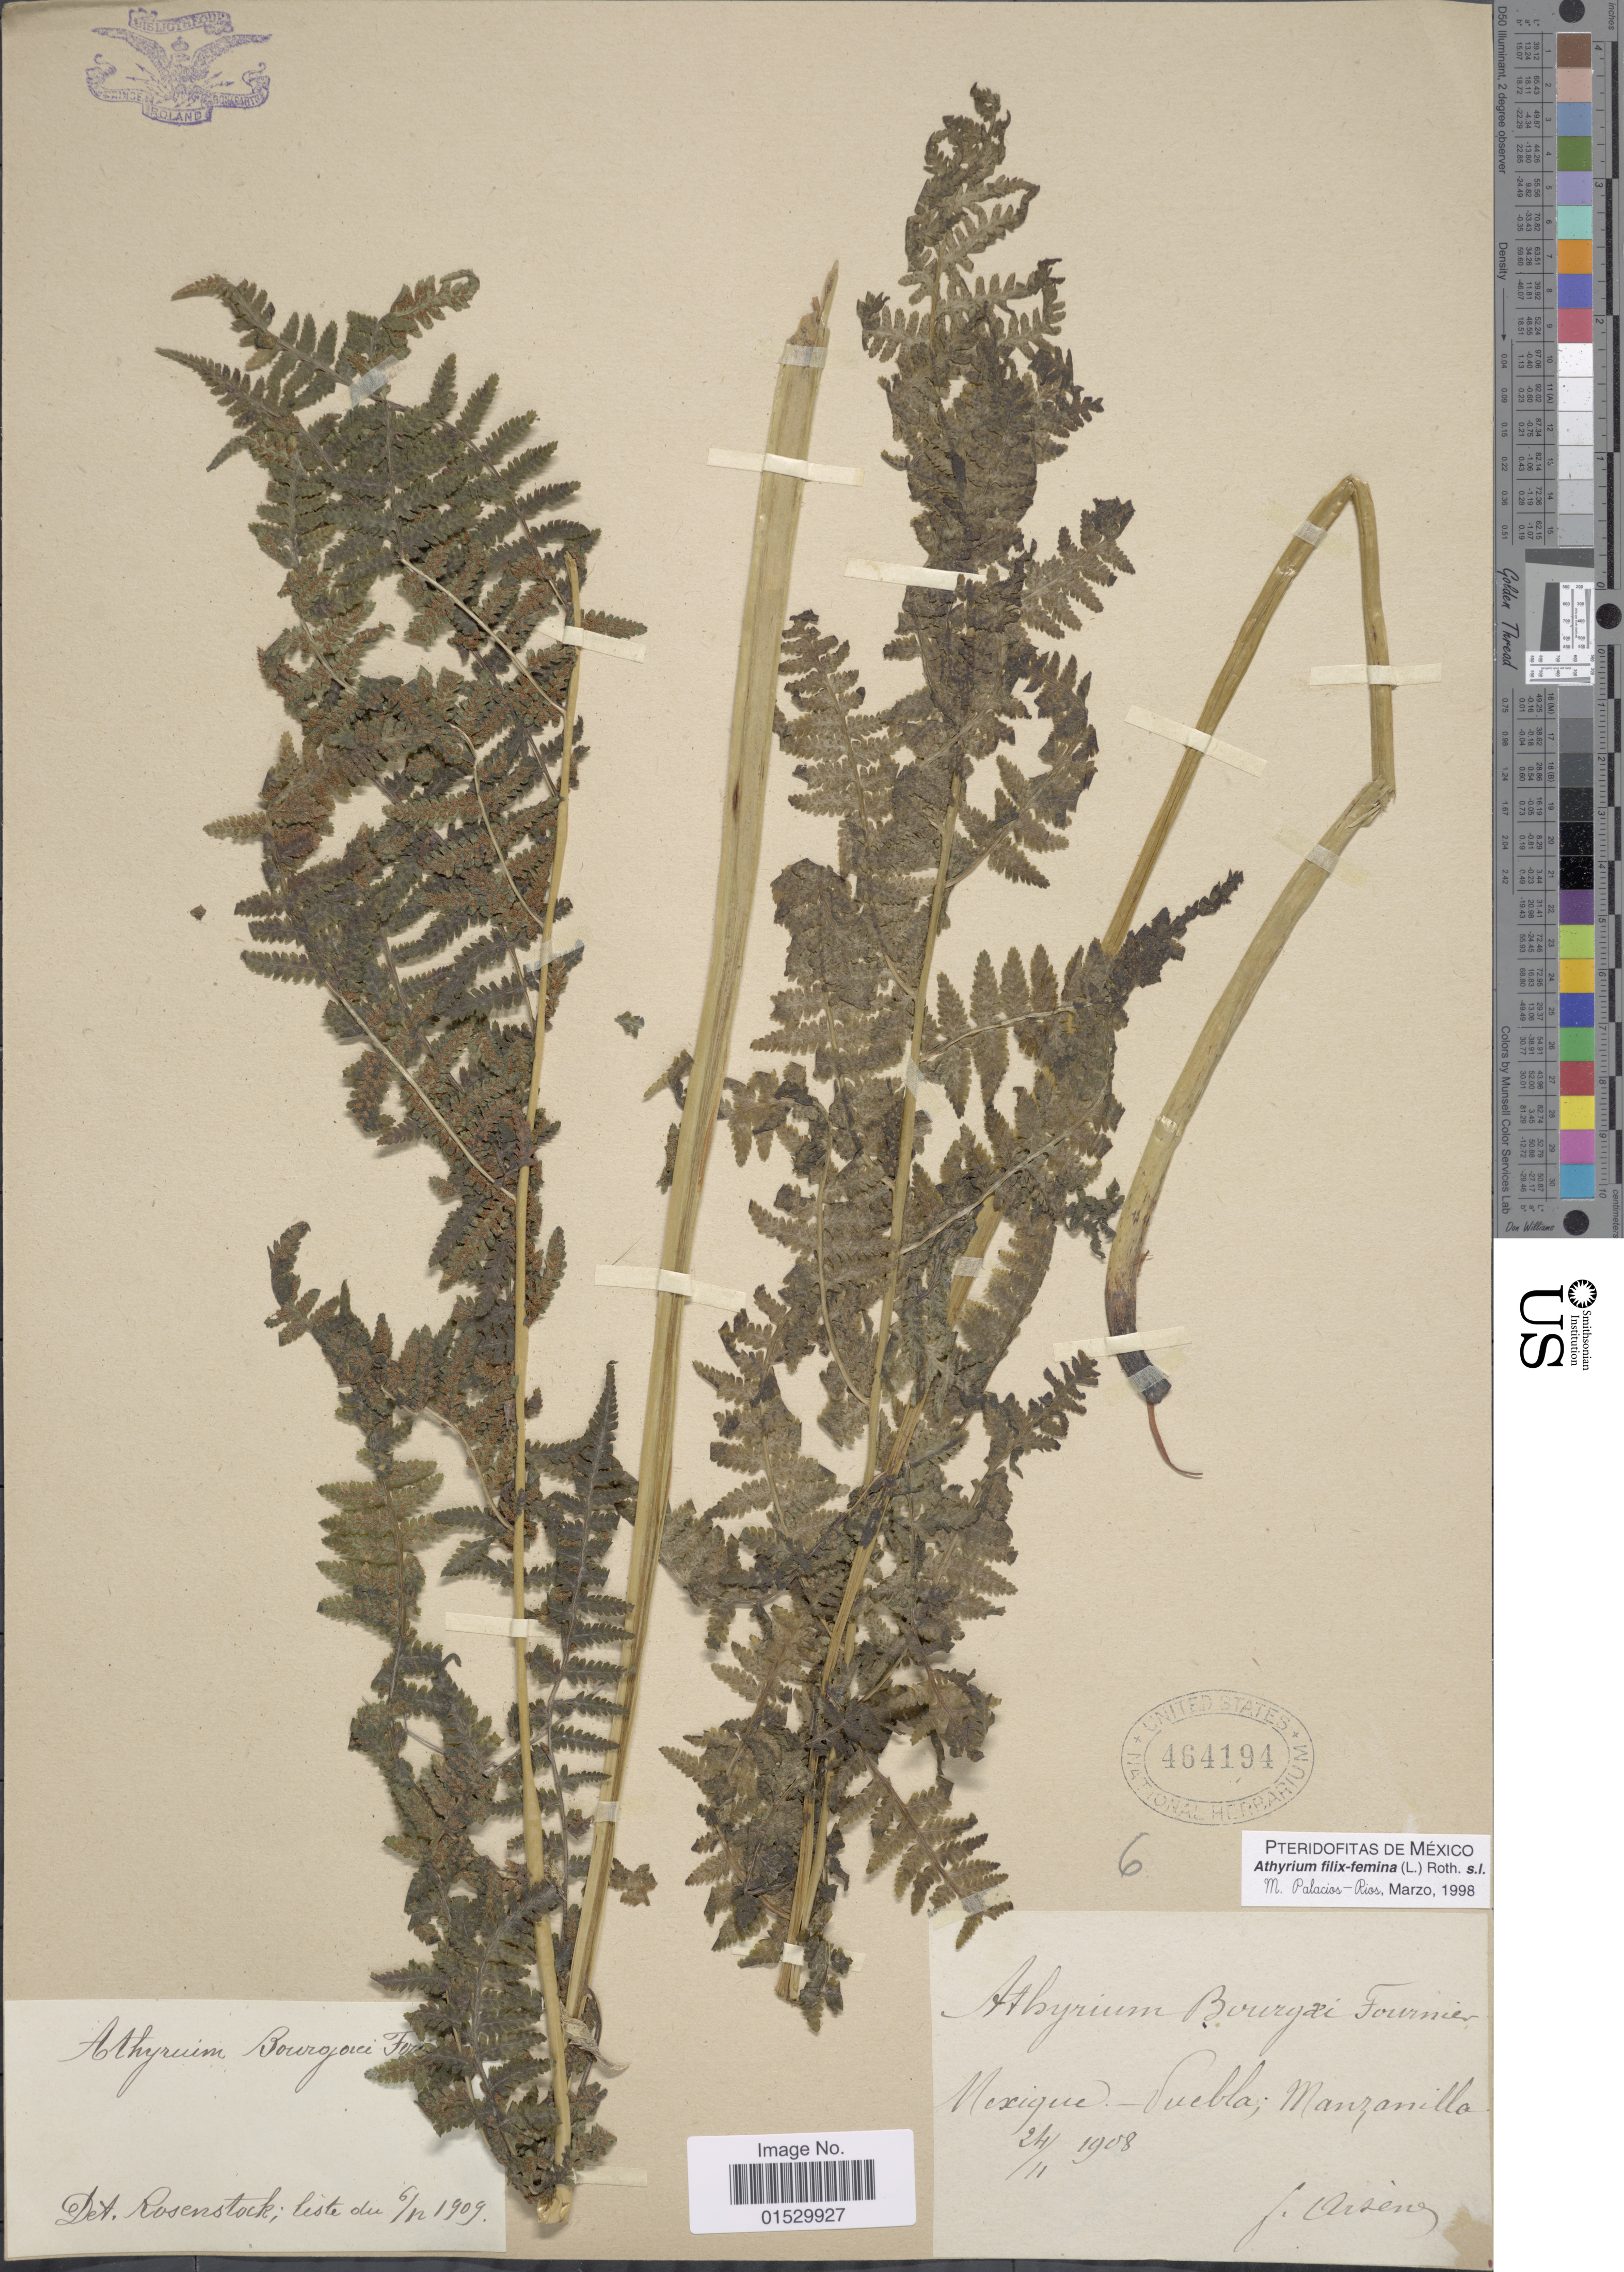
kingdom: Plantae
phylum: Tracheophyta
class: Polypodiopsida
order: Polypodiales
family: Athyriaceae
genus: Athyrium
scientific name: Athyrium bourgeaui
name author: E. Fourn.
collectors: J. Orsens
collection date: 1908-11-24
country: Mexico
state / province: Puebla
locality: Manzanillo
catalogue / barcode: US 464194